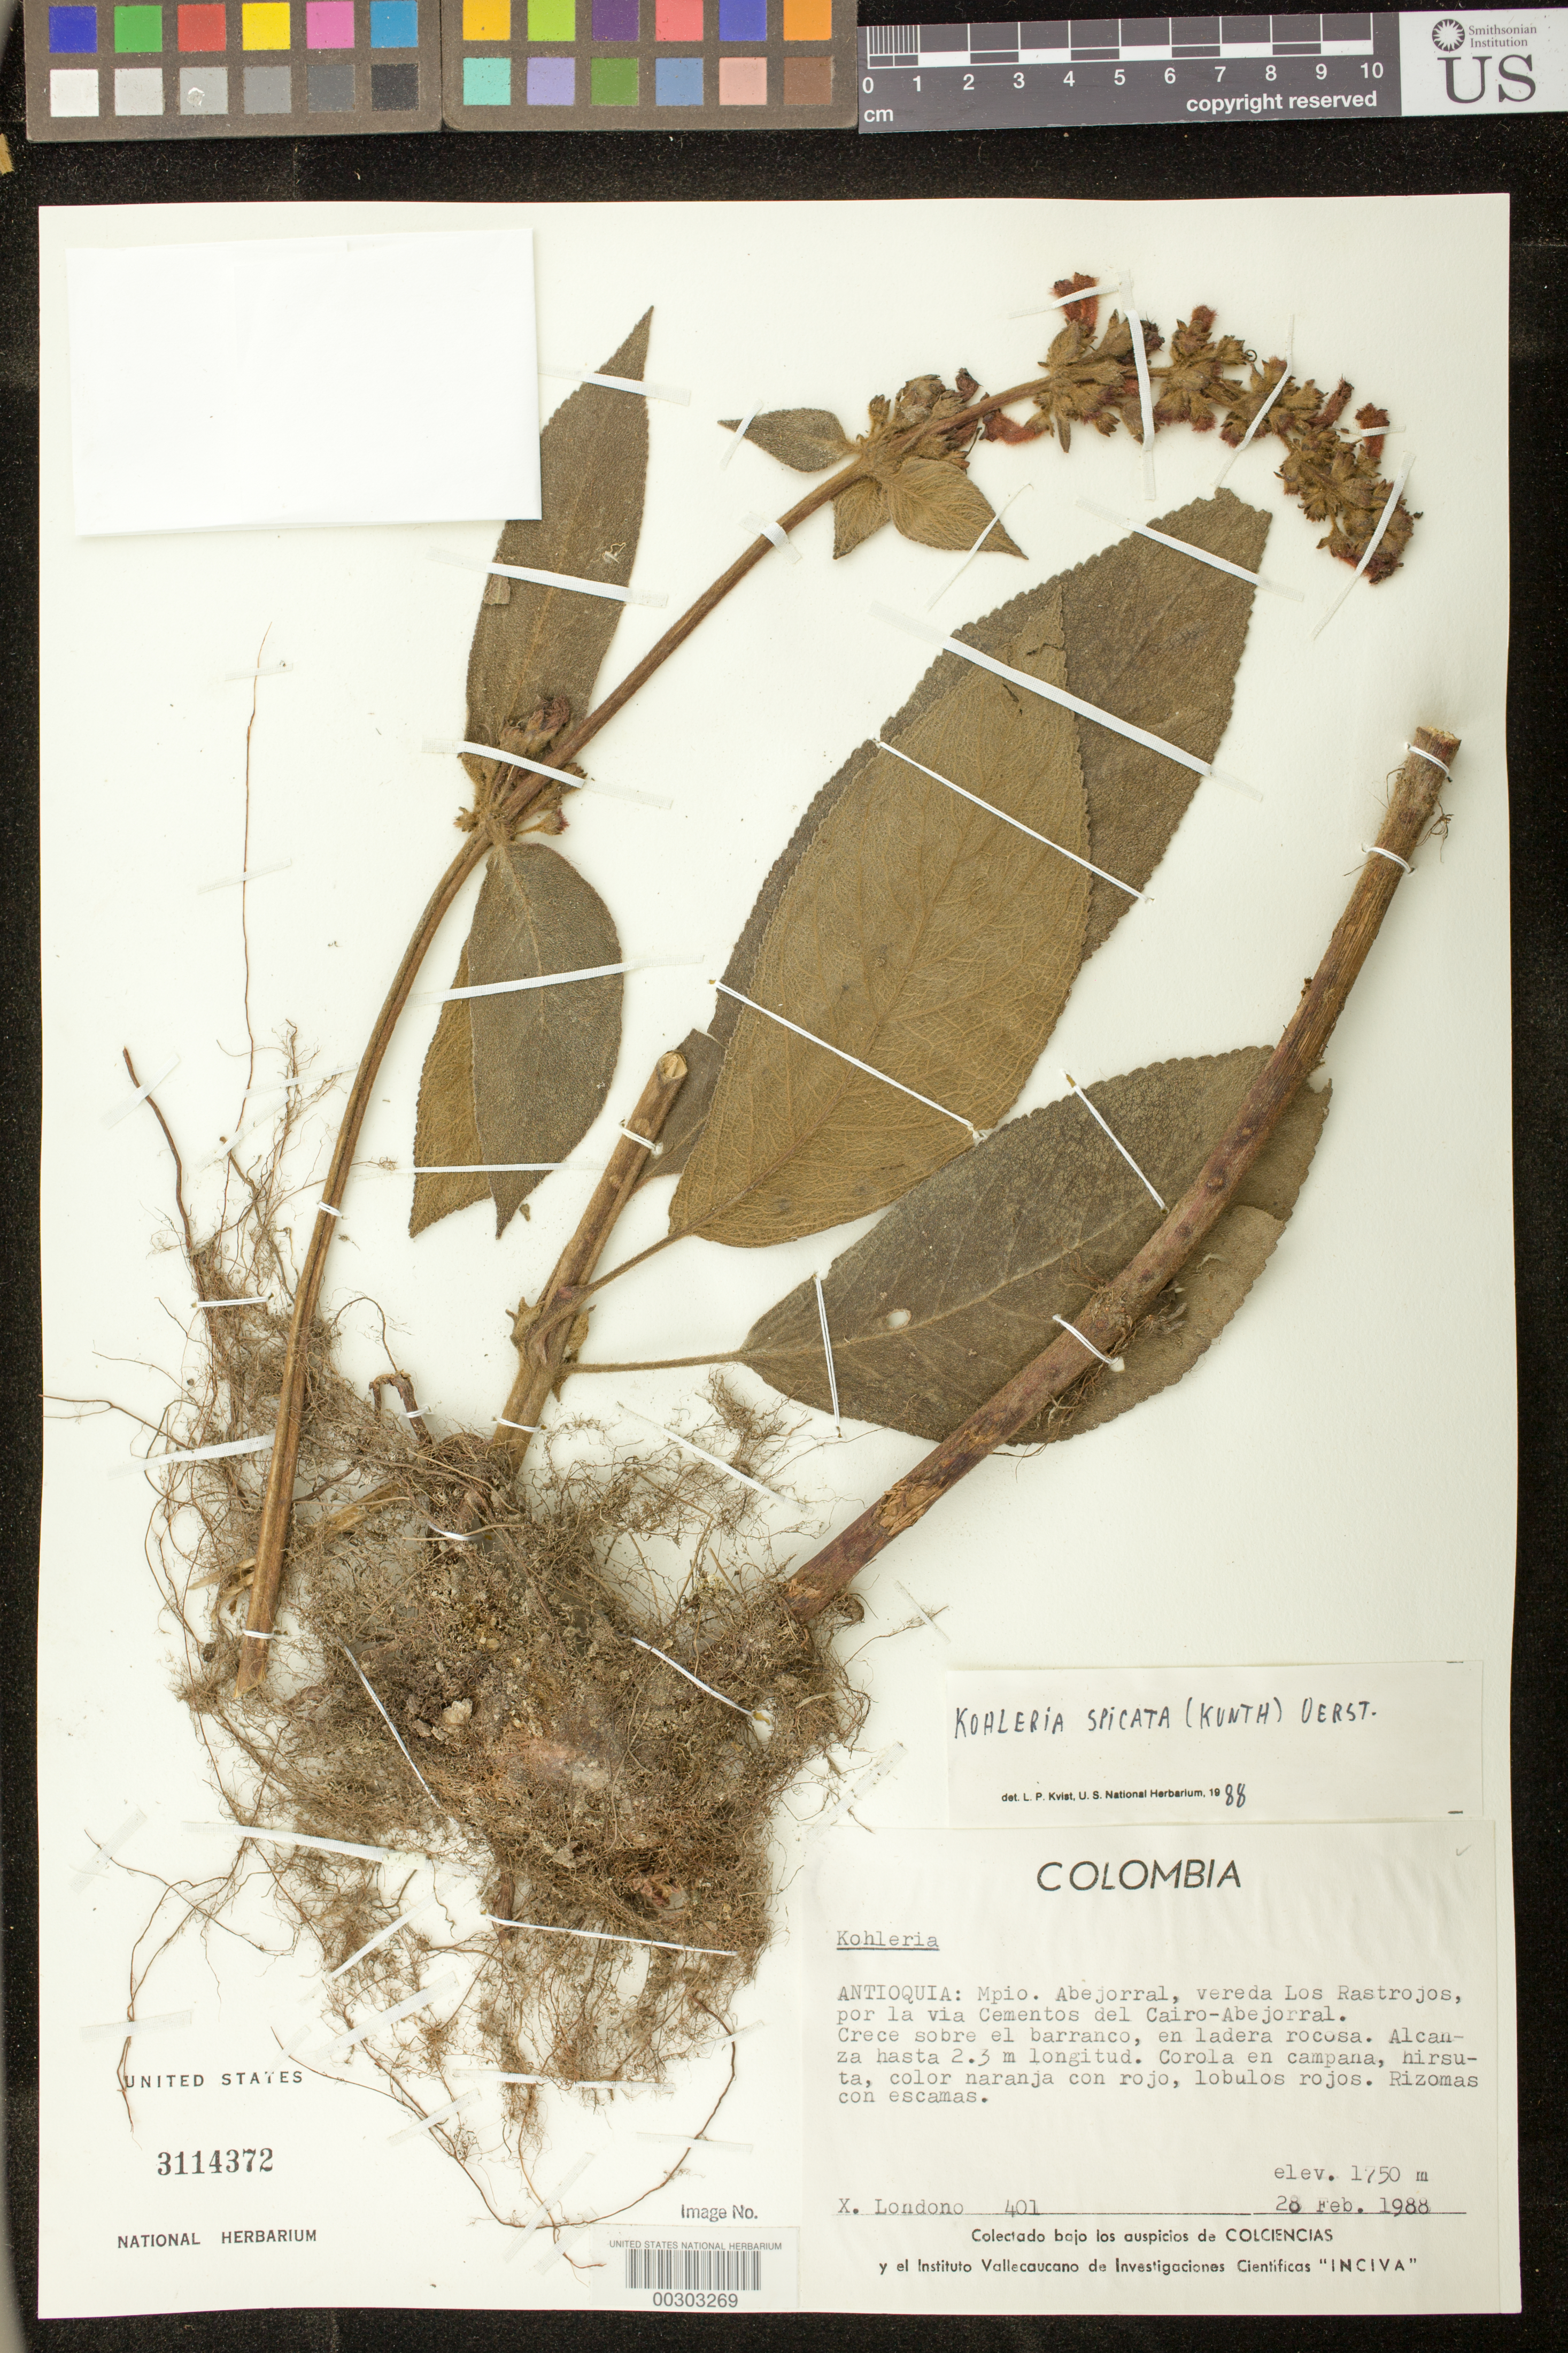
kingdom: Plantae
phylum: Tracheophyta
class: Magnoliopsida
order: Lamiales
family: Gesneriaceae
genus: Kohleria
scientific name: Kohleria spicata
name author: (Kunth) Oerst.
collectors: X. Londoño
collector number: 401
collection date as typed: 28 Feb 1988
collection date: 1988-02-28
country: Colombia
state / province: Antioquia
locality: Mun. of Abejorral, vereda Los Rastrojos, by the Cementos del Cairo-Abejorral road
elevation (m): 1750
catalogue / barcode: US 3114372